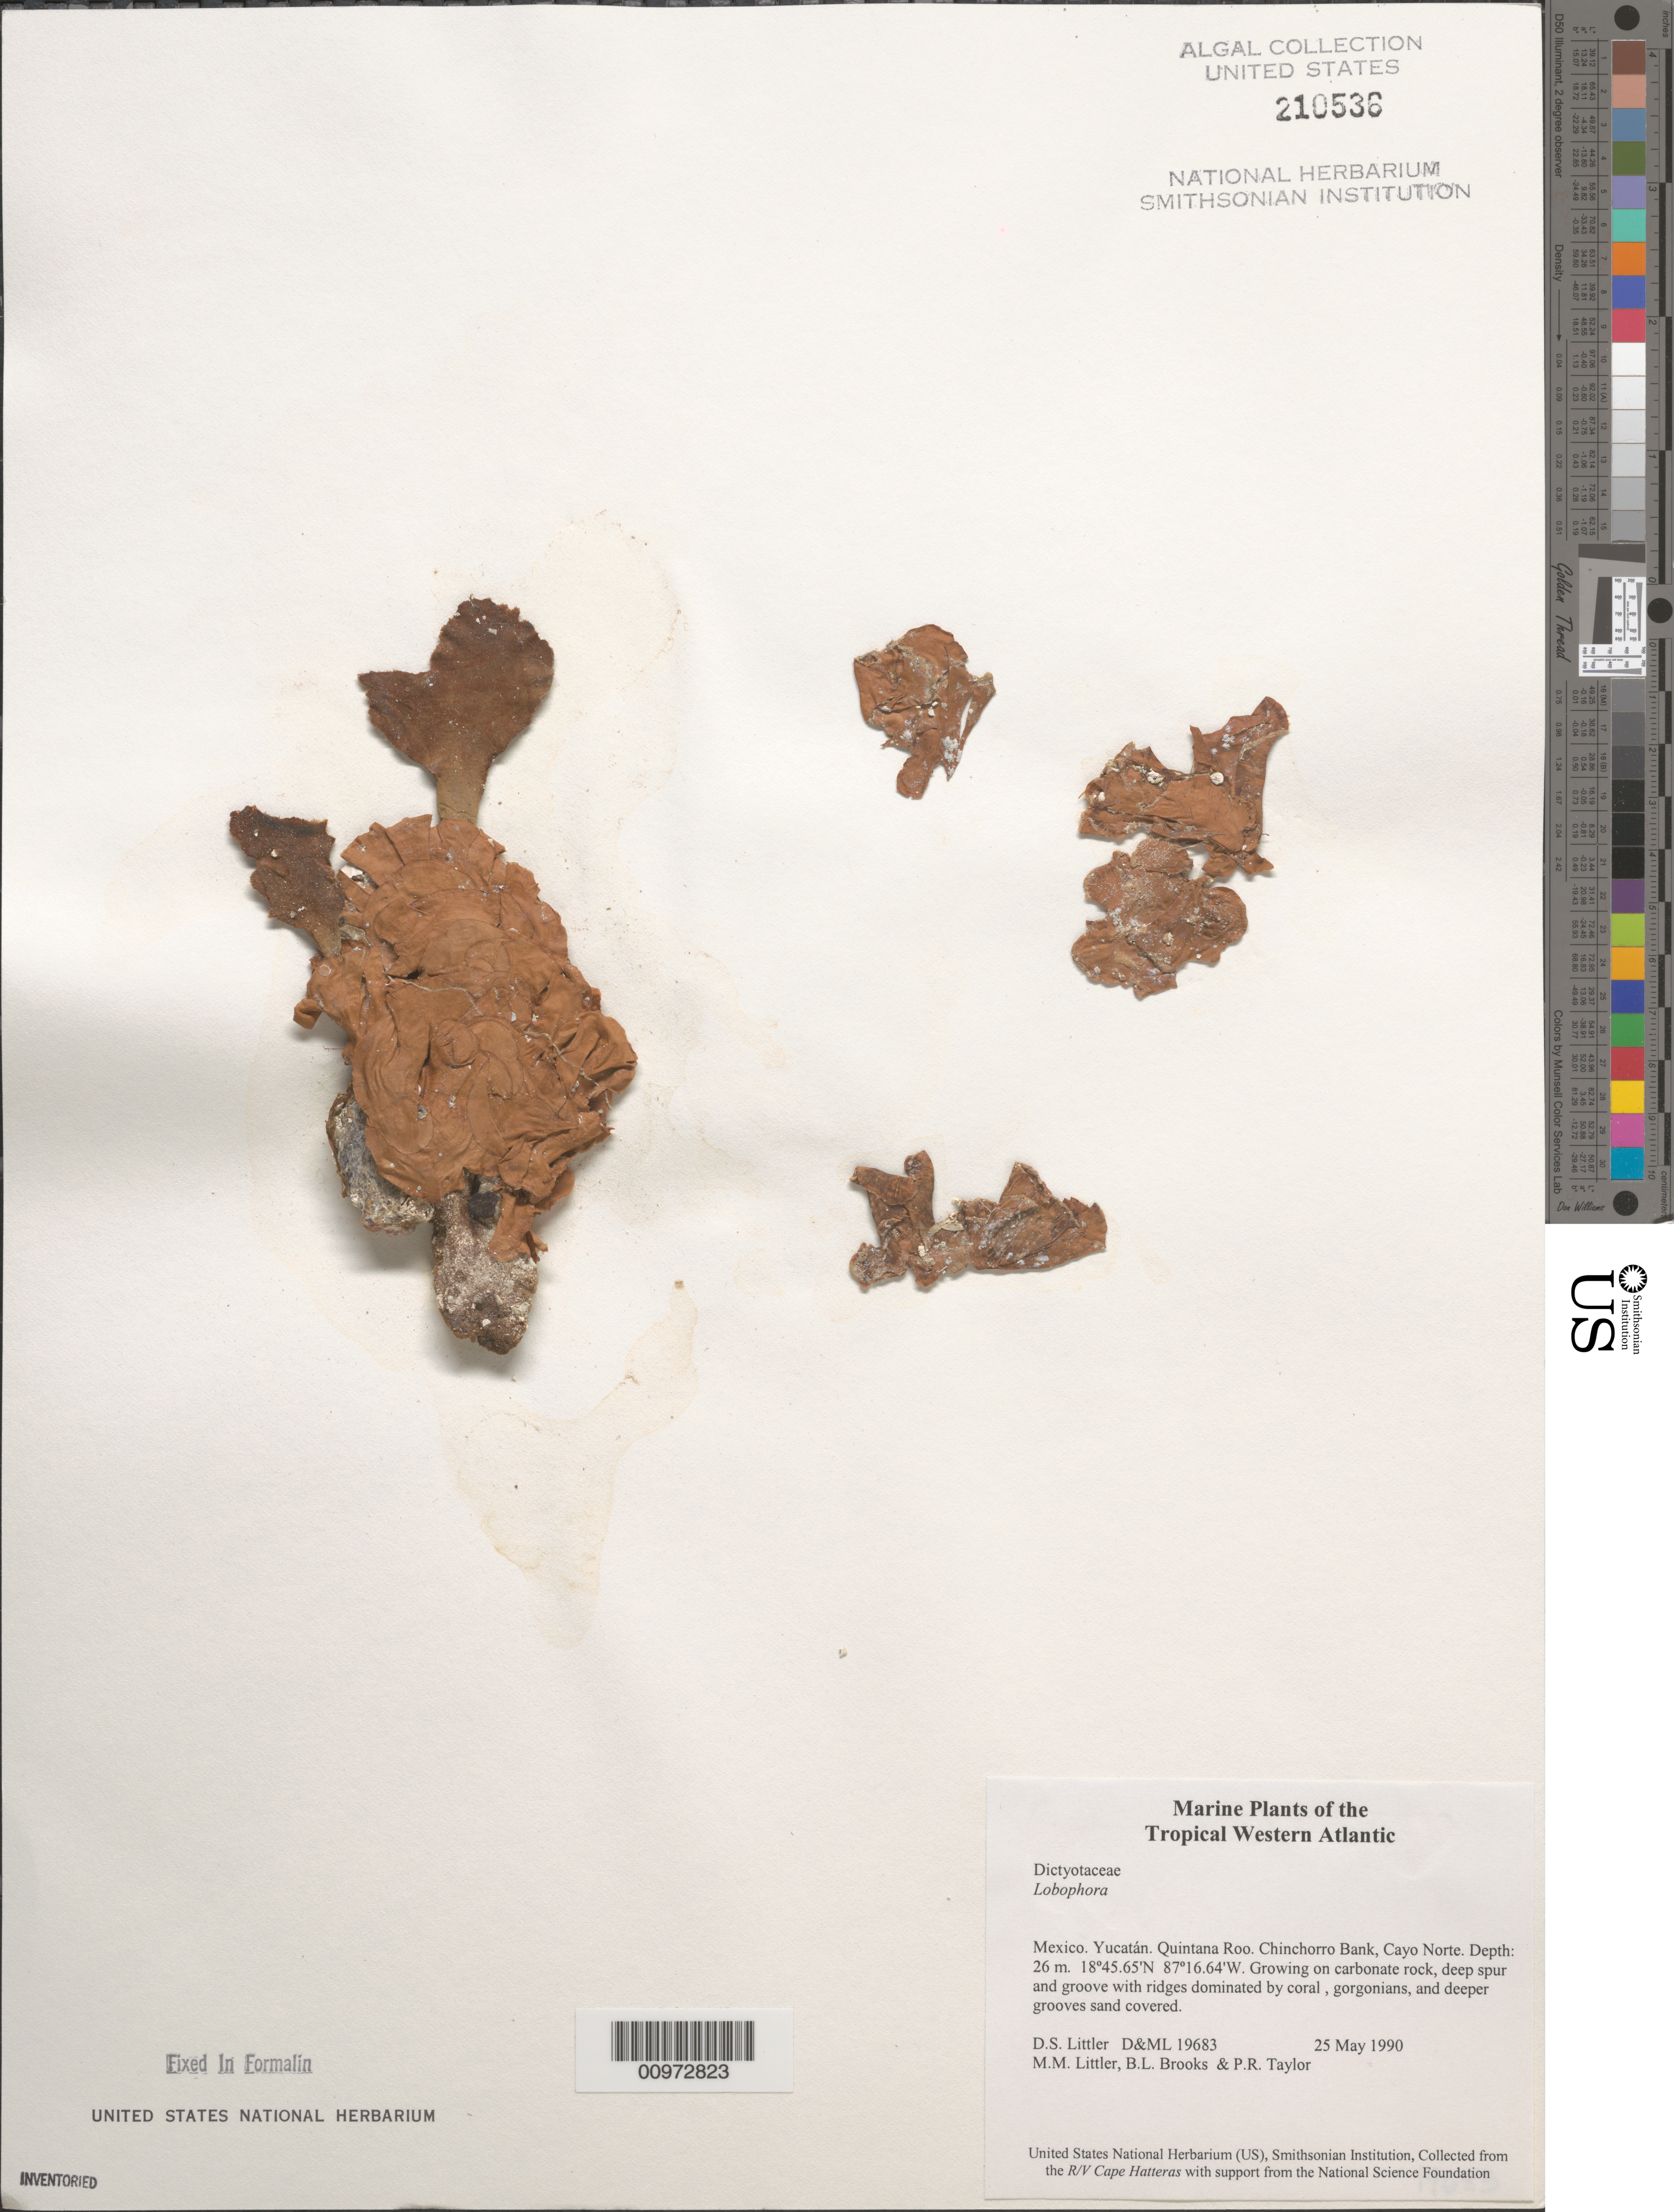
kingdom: Chromista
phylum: Ochrophyta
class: Phaeophyceae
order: Dictyotales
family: Dictyotaceae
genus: Lobophora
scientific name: Lobophora sp.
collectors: D. S. Littler, M. M. Littler, B. Brooks & P. R. Taylor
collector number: D&ML 19683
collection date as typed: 25 May 1990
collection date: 1990-05-25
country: Mexico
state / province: Quintana Roo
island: Cayo Norte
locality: Chinchorro Bank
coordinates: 18 45.65'N, 87 16.64'W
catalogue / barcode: US 210536